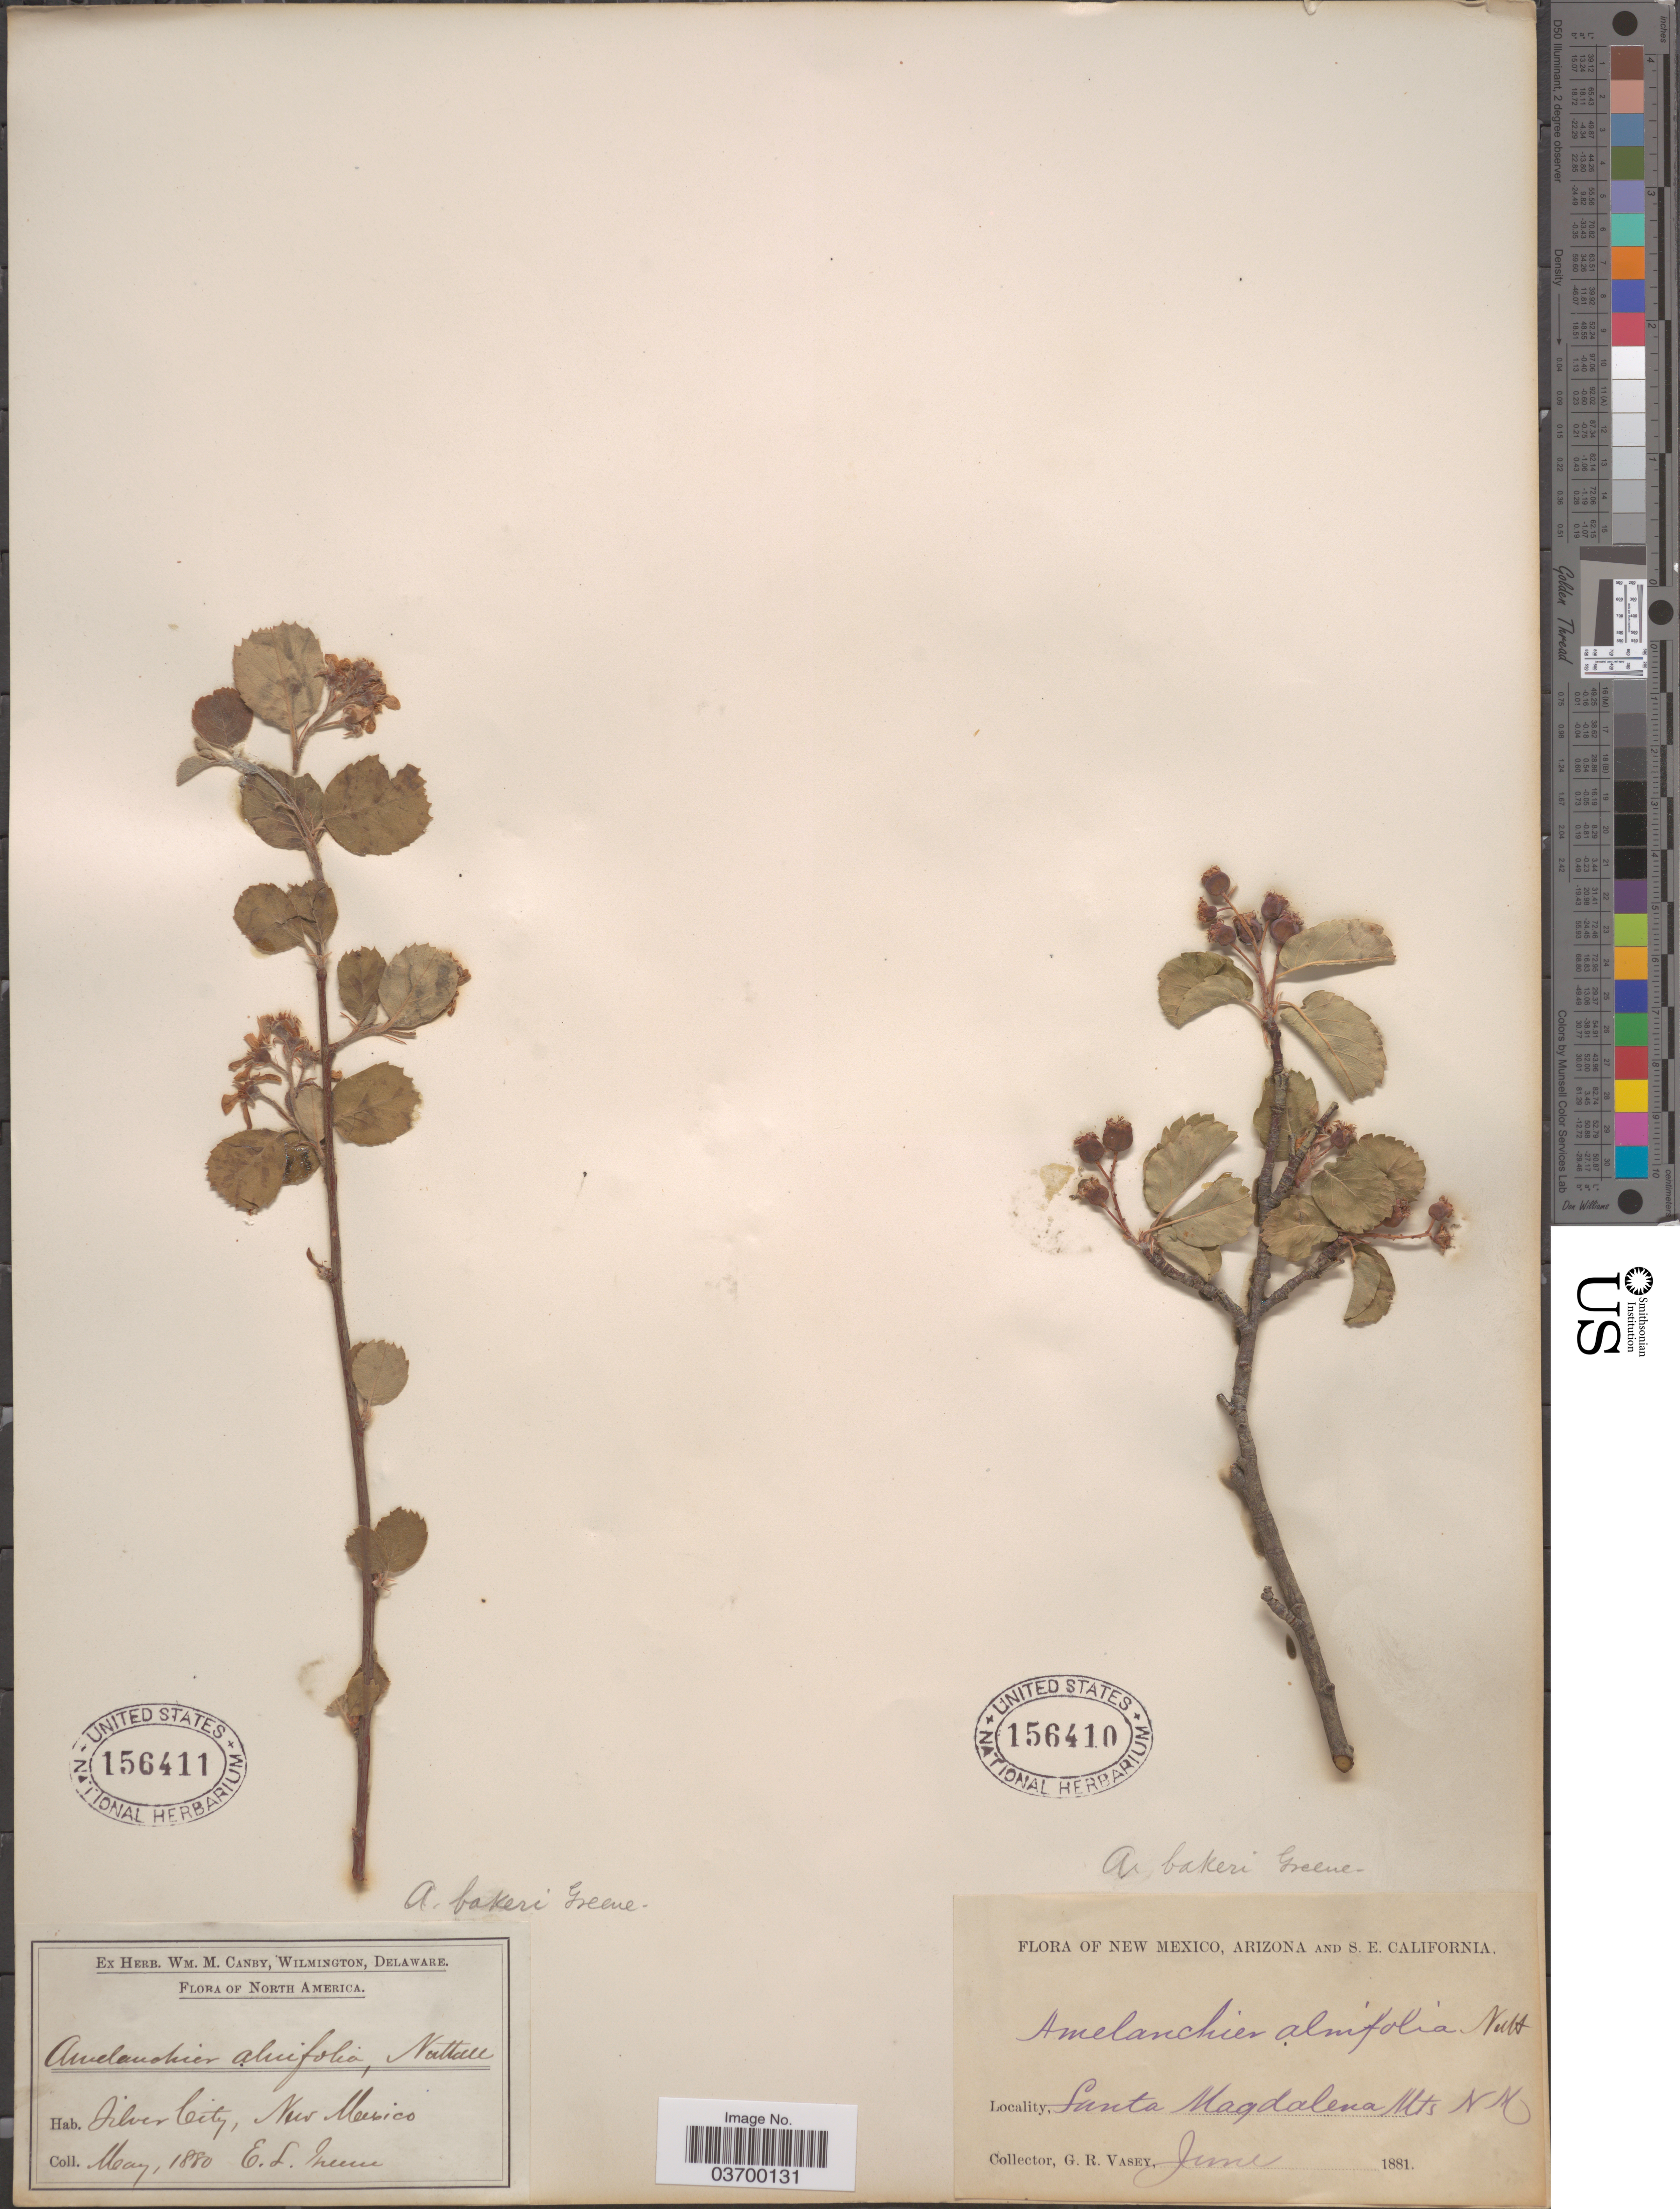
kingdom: Plantae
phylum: Tracheophyta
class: Magnoliopsida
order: Rosales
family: Rosaceae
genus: Amelanchier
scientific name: Amelanchier bakeri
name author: Greene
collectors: E. L. Greene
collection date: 1880-05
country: United States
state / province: New Mexico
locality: Silver City.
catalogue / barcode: US 156411